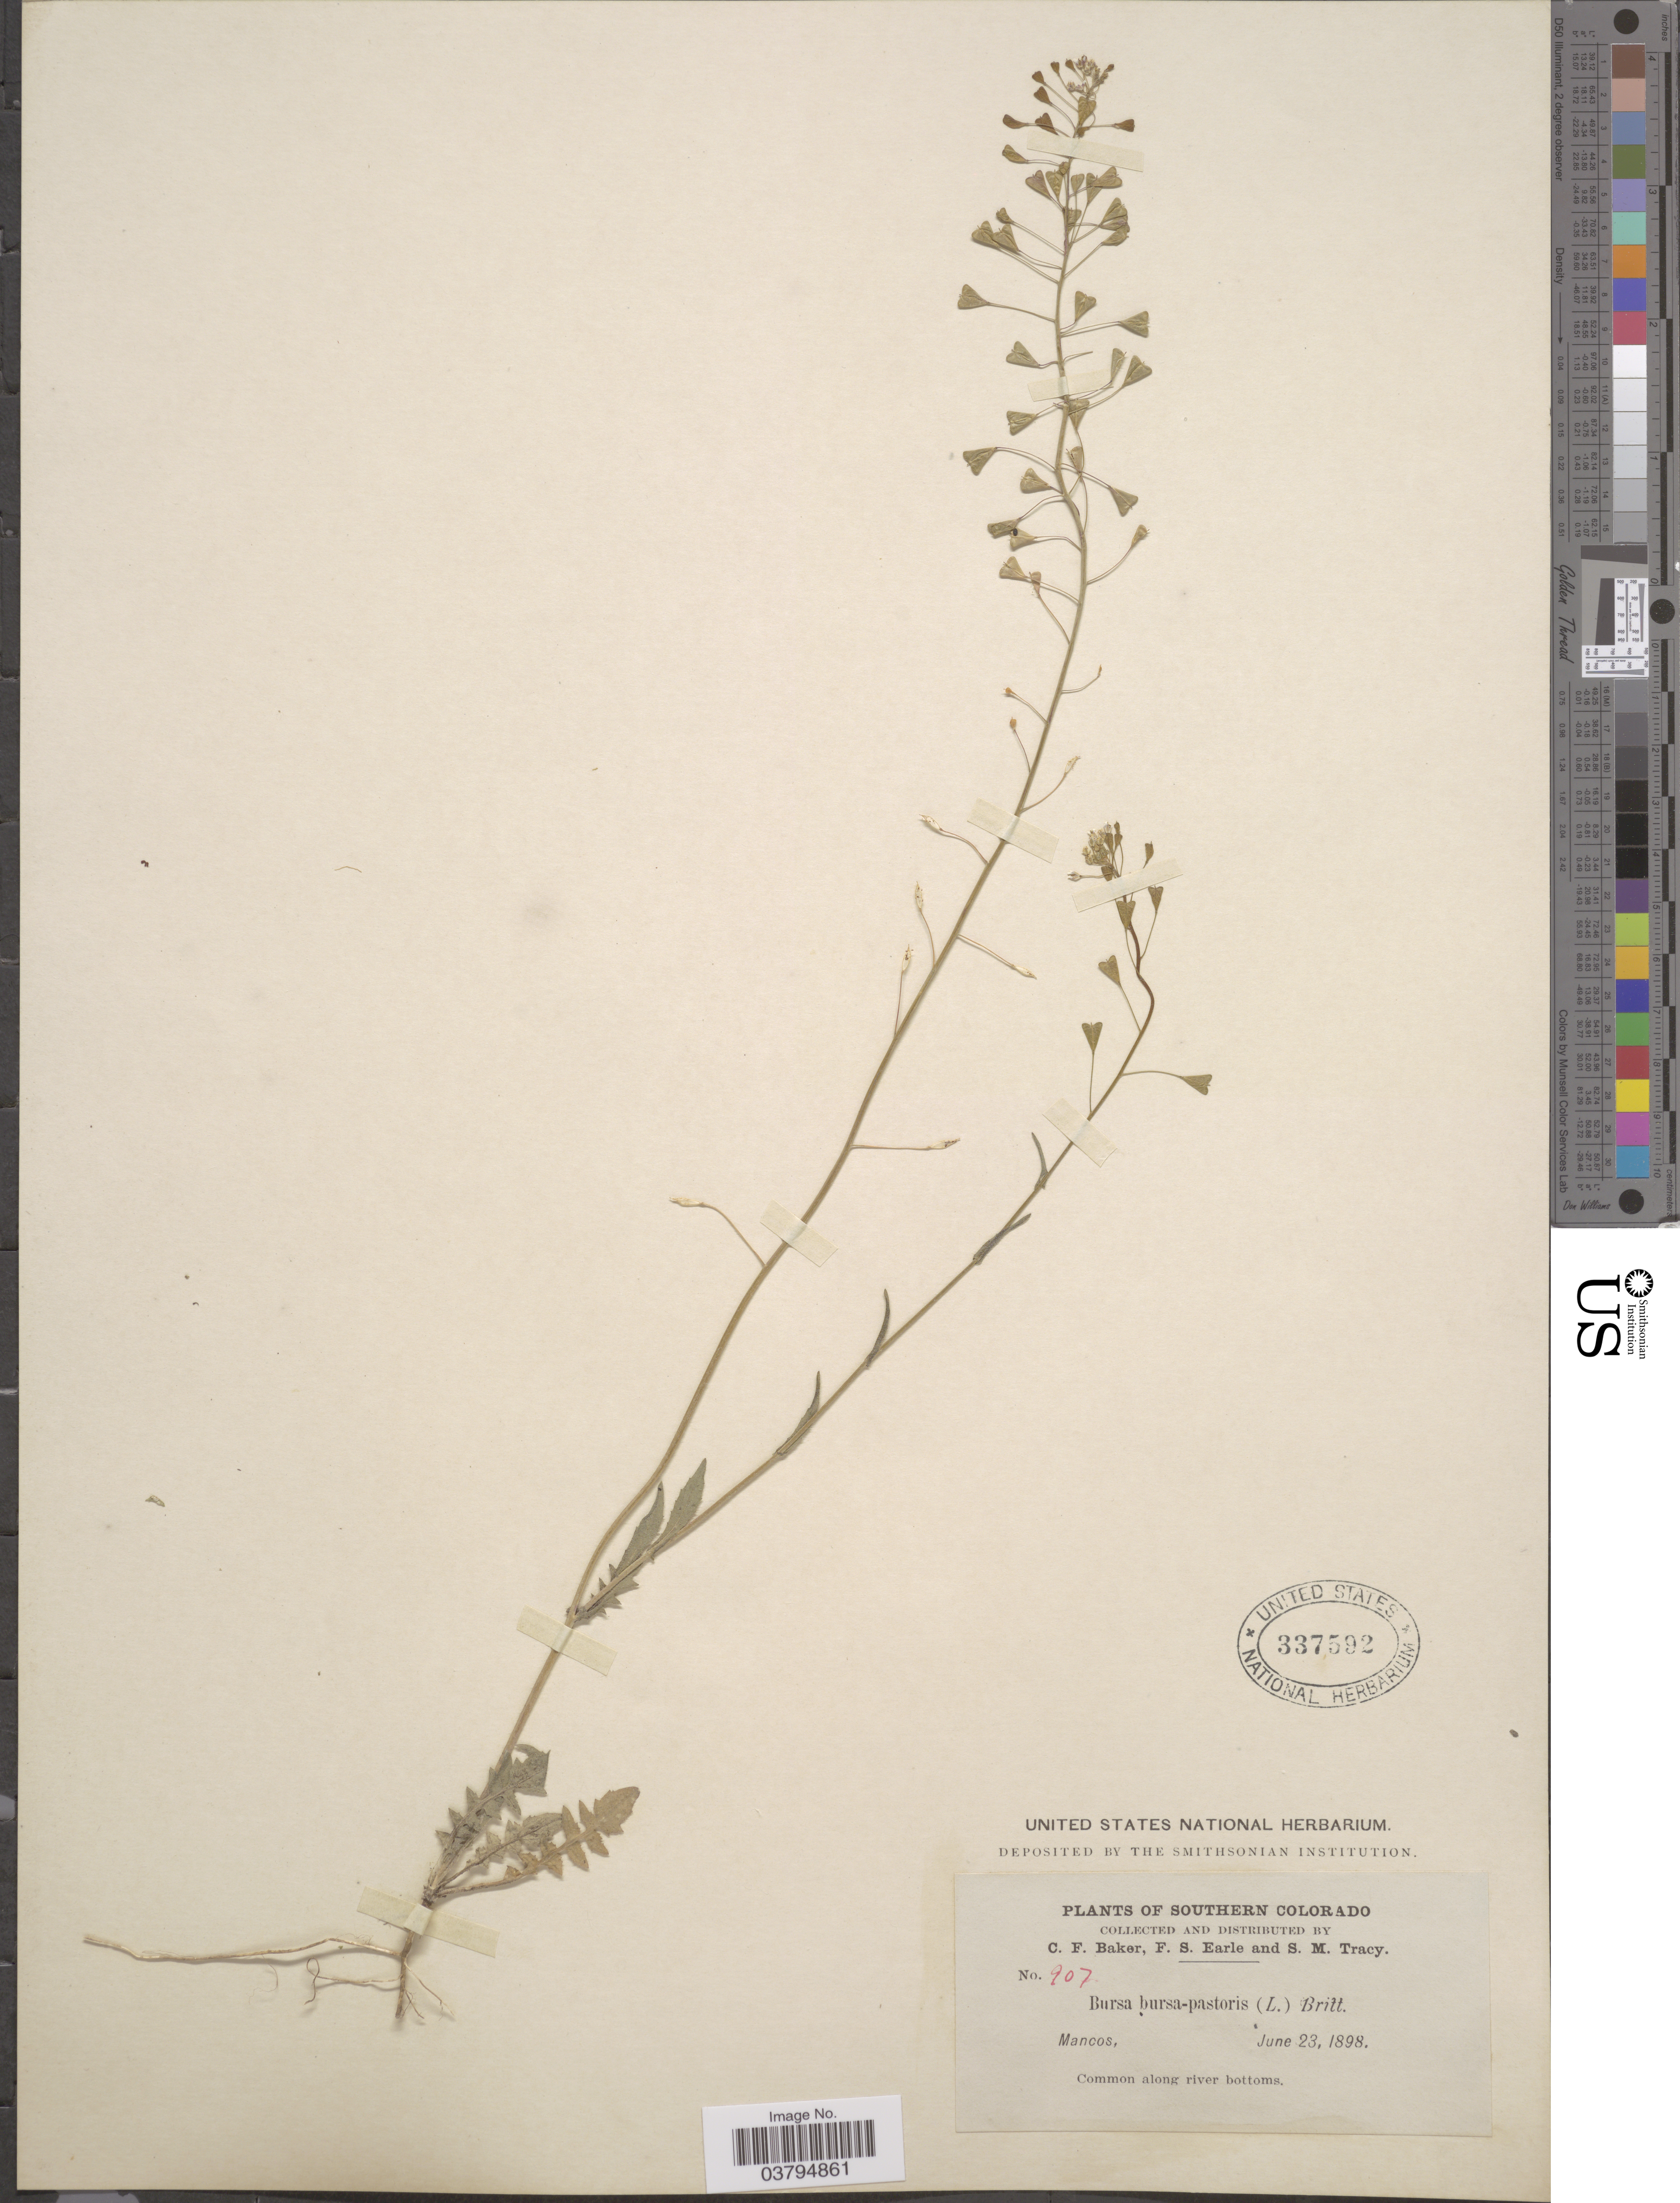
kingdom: Plantae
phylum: Tracheophyta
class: Magnoliopsida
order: Brassicales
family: Brassicaceae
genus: Capsella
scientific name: Capsella bursa-pastoris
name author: (L.) Medik.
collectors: C. F. Baker, F. S. Earle & S. M. Tracy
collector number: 907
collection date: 1898-06-23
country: United States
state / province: Colorado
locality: Southern Colorado. Mancos.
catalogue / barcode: US 337592